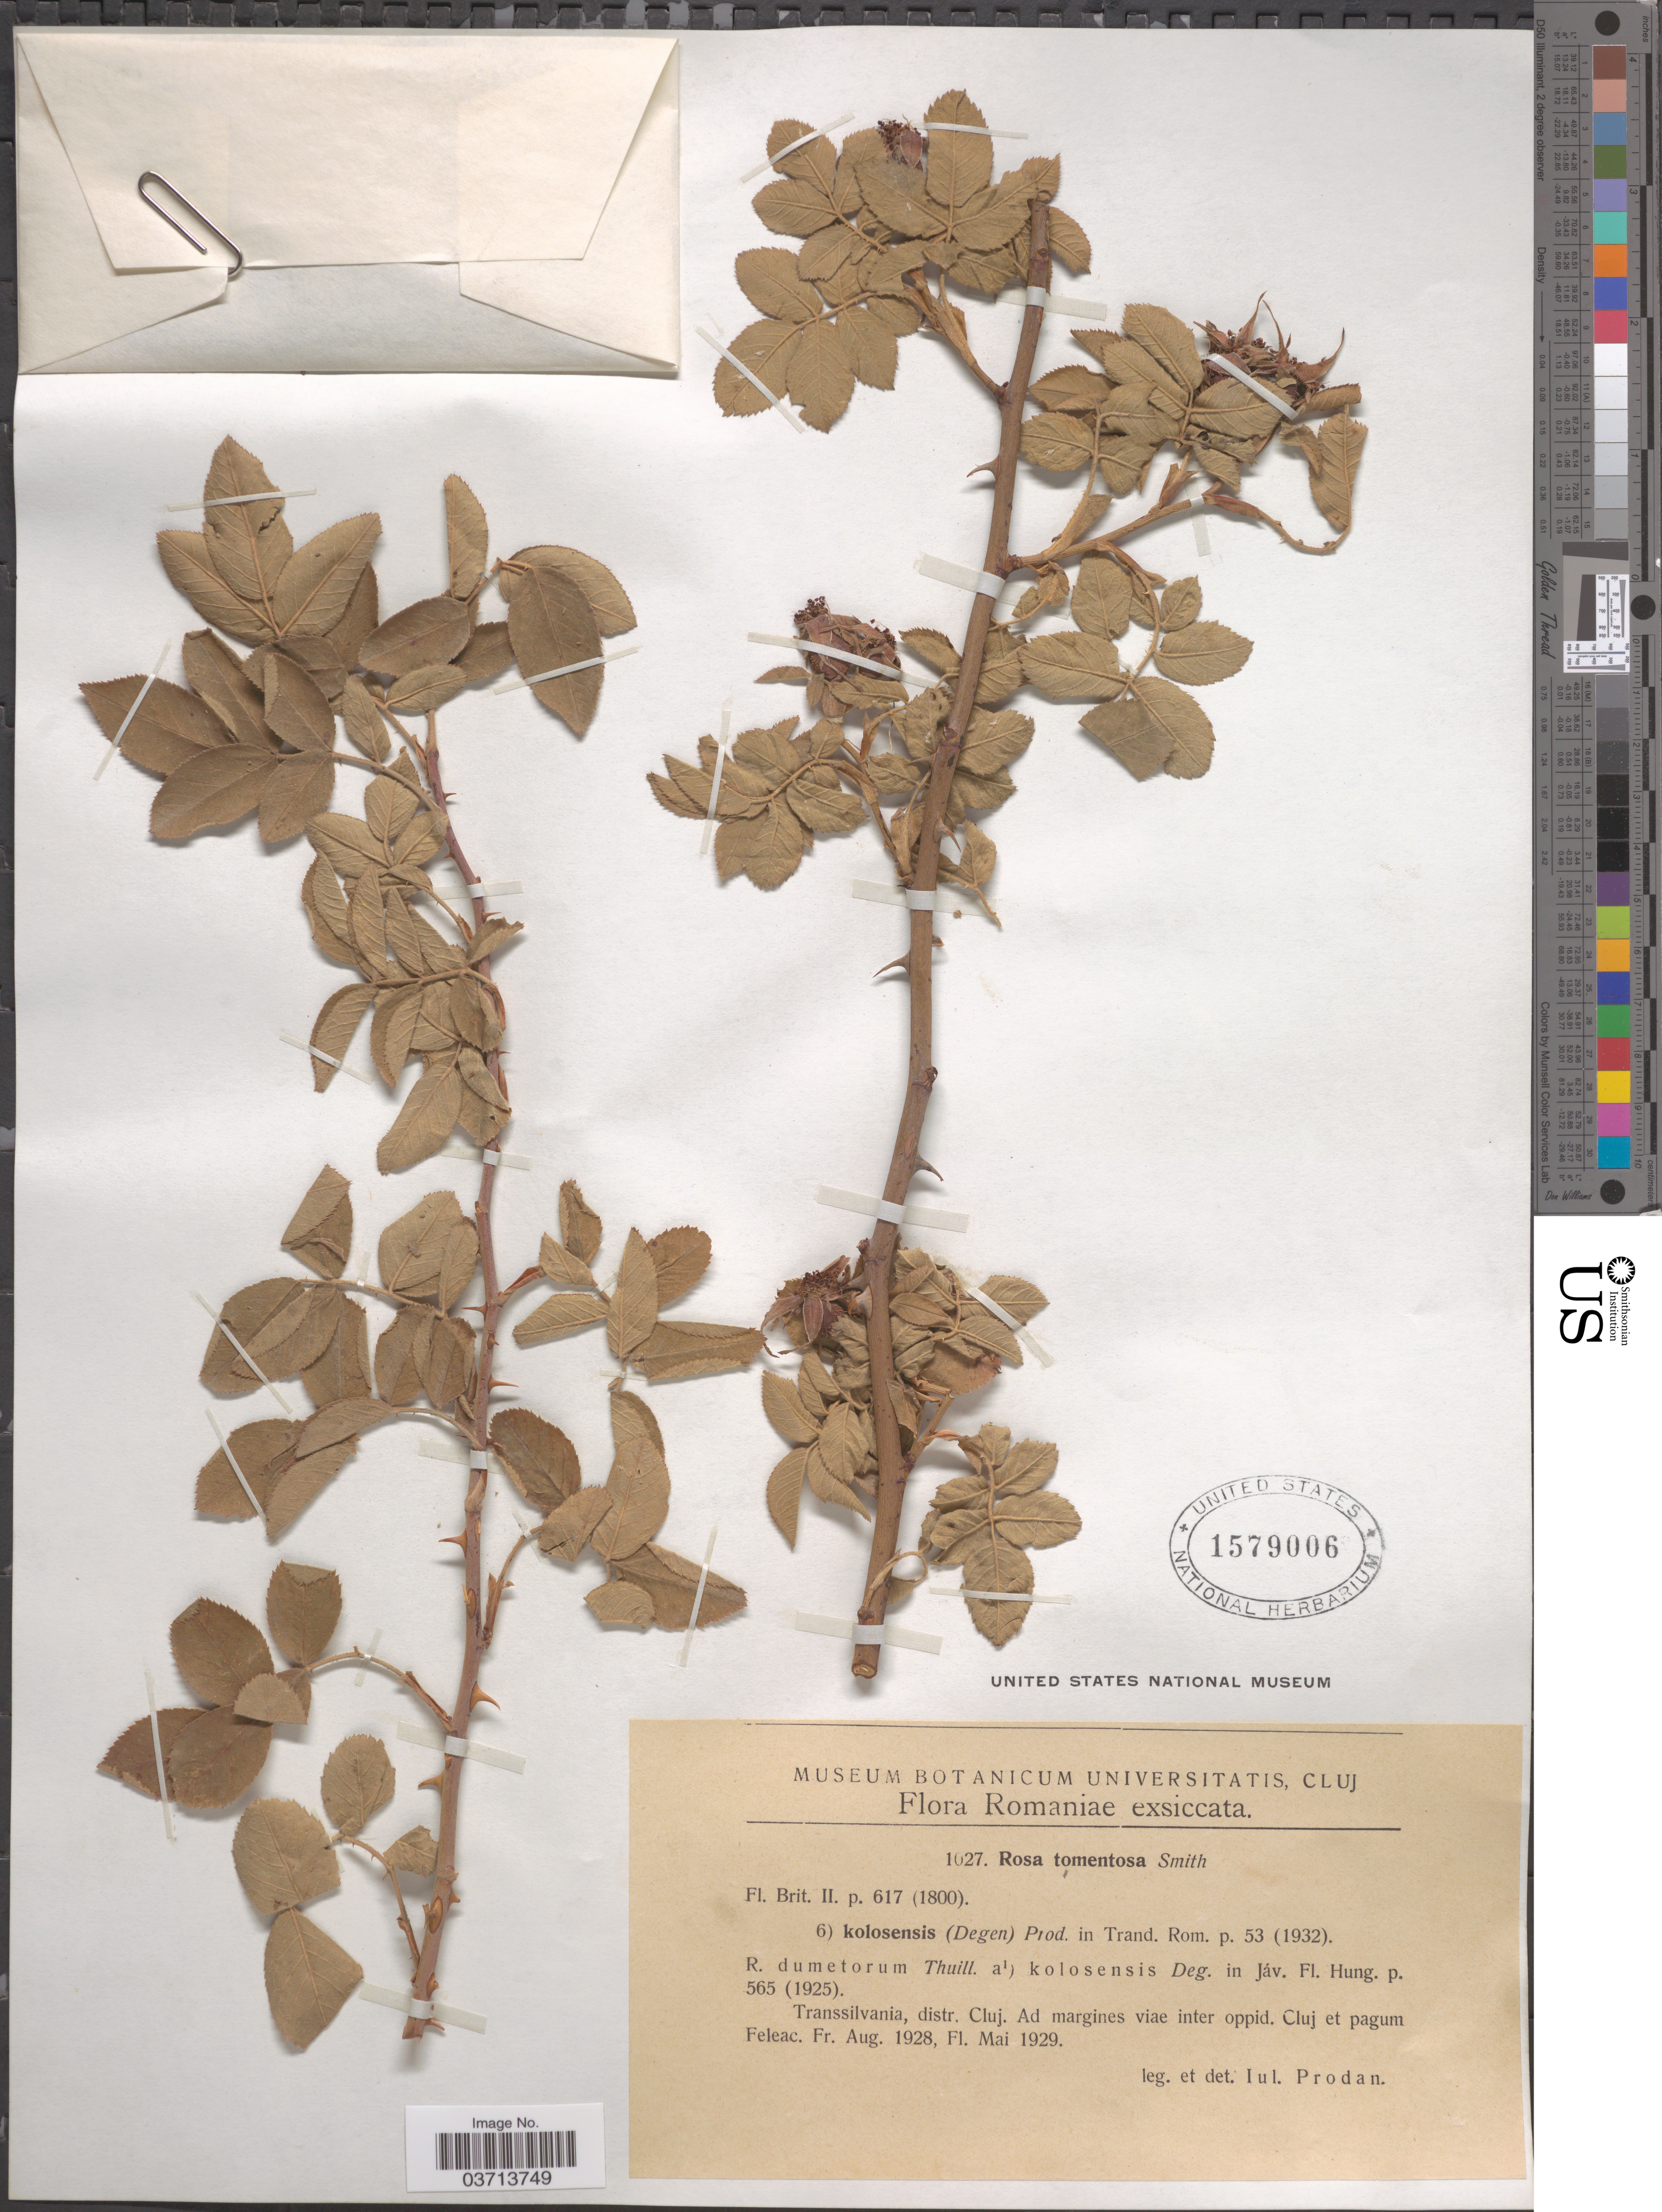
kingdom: Plantae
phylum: Tracheophyta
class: Magnoliopsida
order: Rosales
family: Rosaceae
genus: Rosa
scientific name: Rosa tomentosa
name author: Sm.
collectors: J. Prodan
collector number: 1027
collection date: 1928-08/1929-05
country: Romania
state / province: Cluj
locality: Transsilvania, distr. Cluj. Ad margines viae inter oppid. Cluj et pagum Feleac.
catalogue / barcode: US 1579006